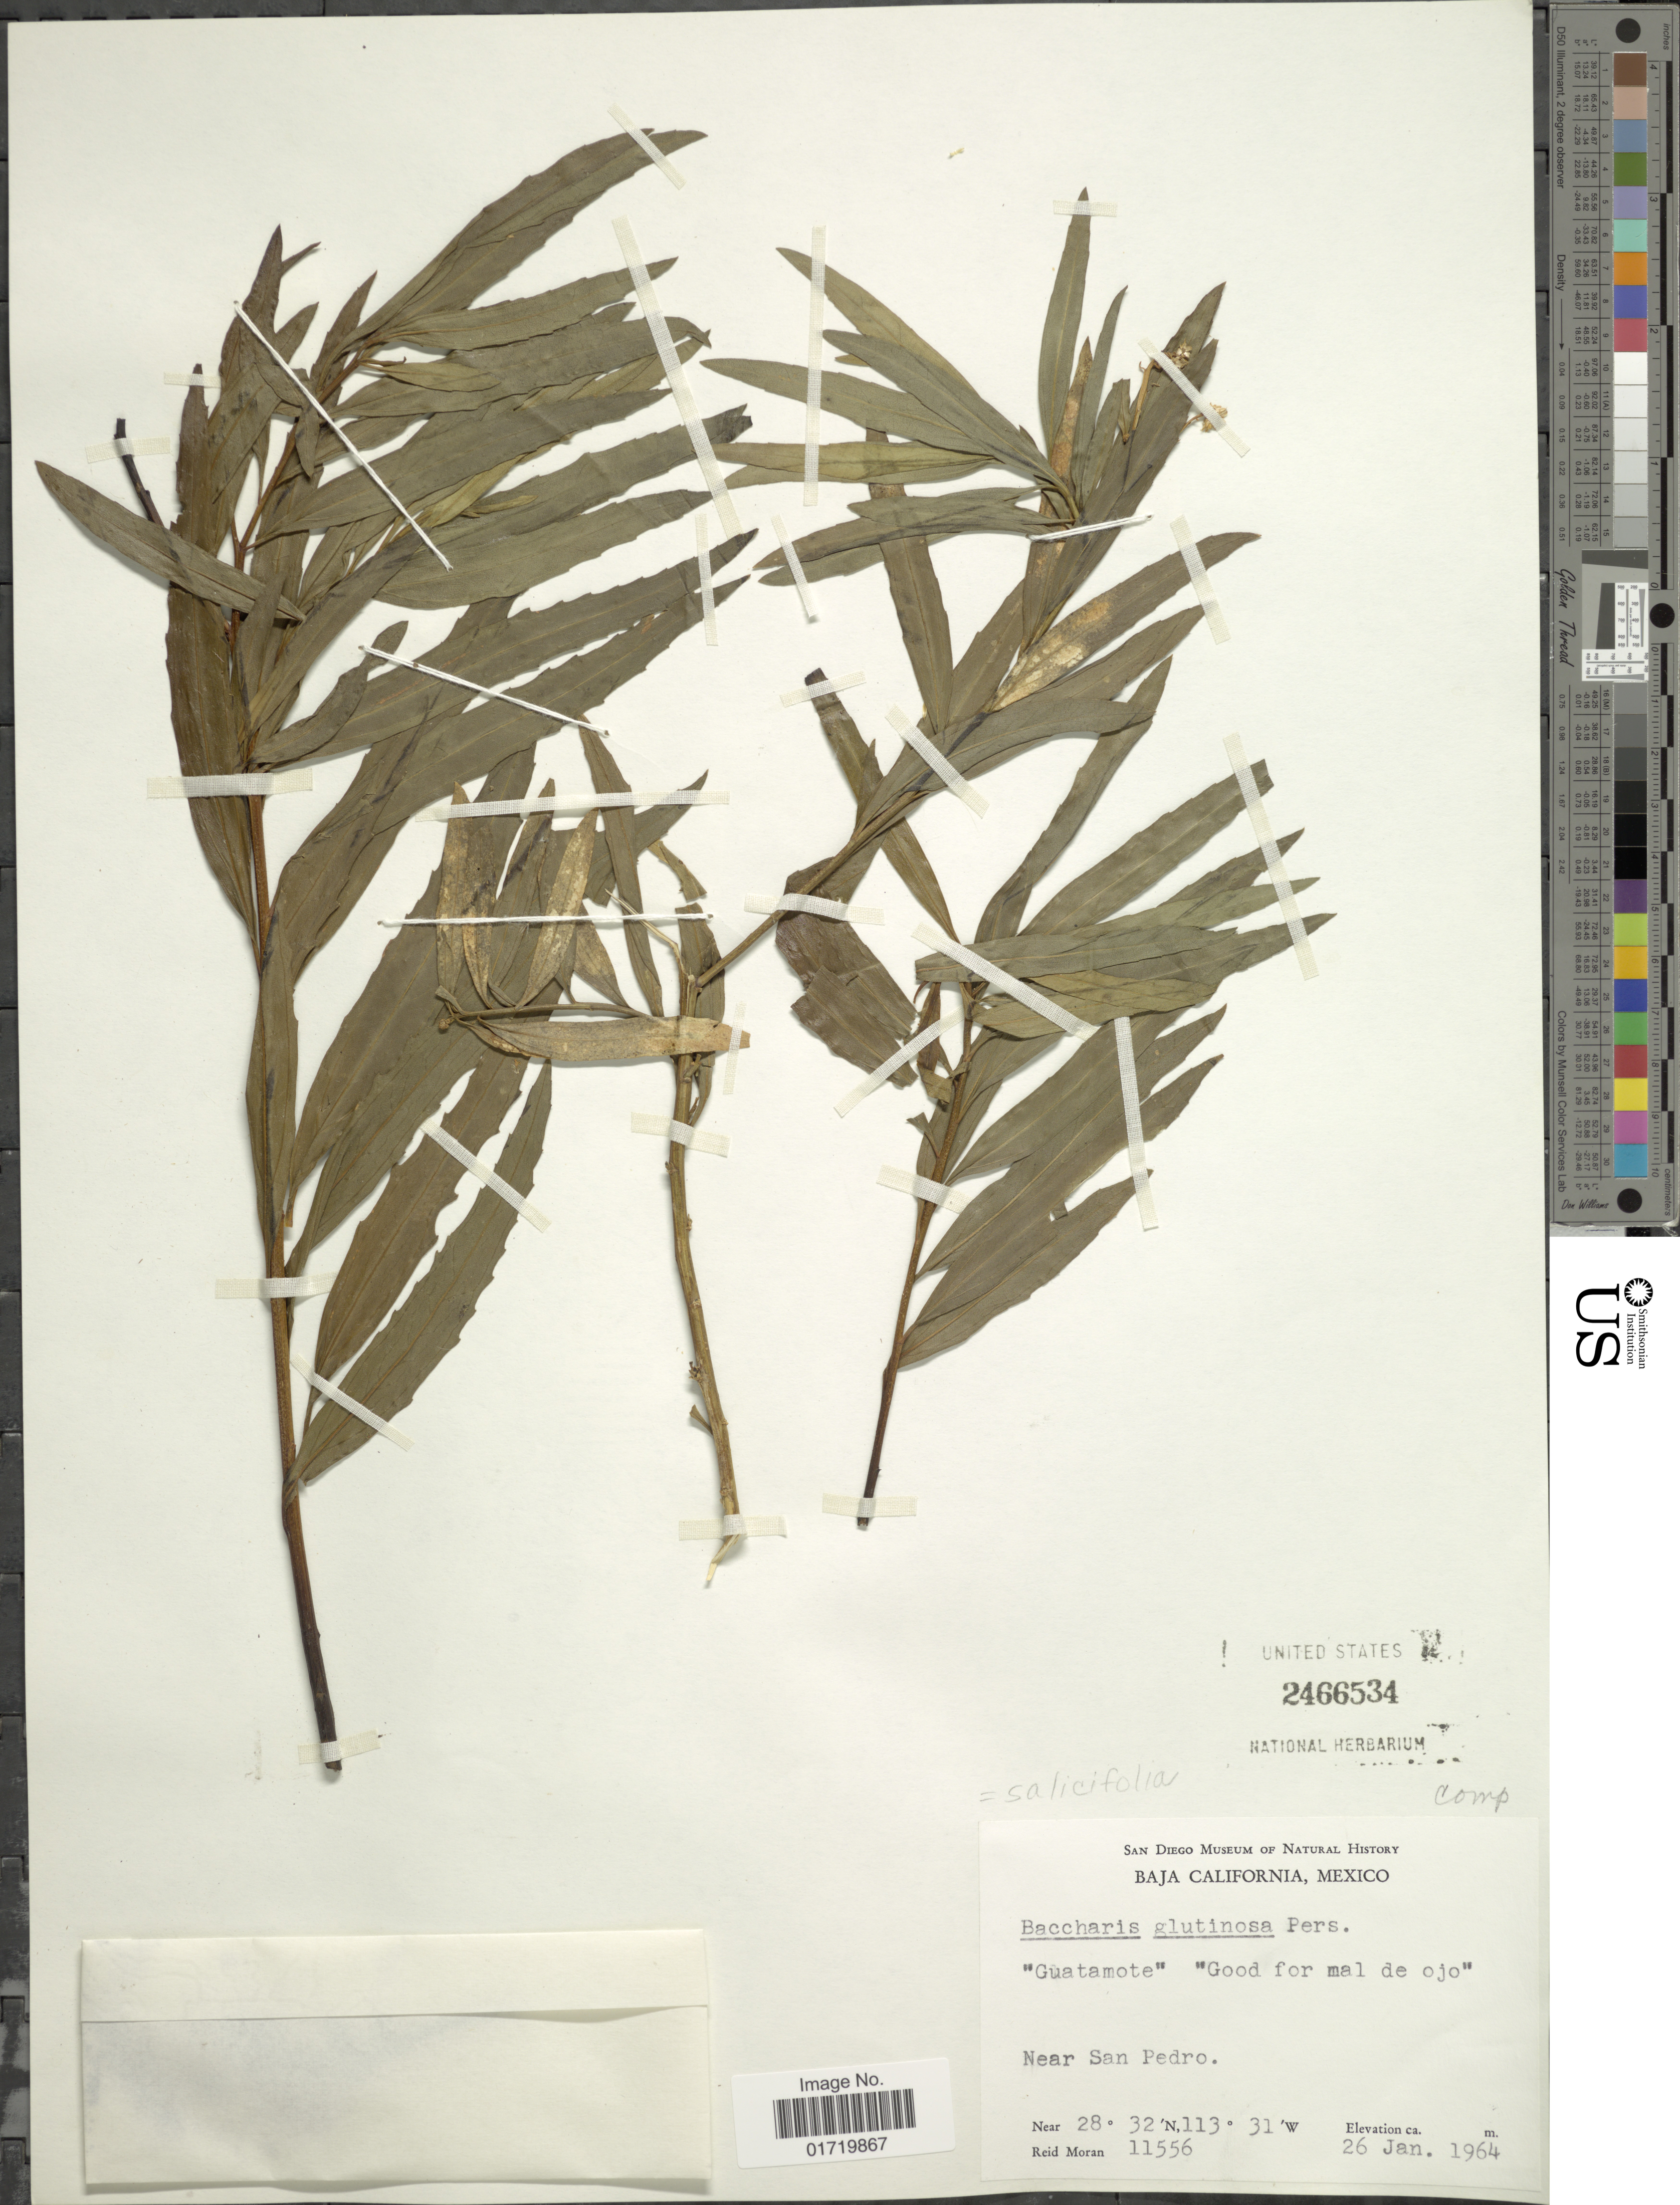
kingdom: Plantae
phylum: Tracheophyta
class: Magnoliopsida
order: Asterales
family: Asteraceae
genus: Baccharis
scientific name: Baccharis salicifolia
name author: (Ruiz & Pav.) Pers.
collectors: R. V. Moran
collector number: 11556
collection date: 1964-01-26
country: Mexico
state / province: Baja California Sur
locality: Guatamote, Good for mal de ojo, near San Pedro [unsure placement]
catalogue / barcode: US 2466534